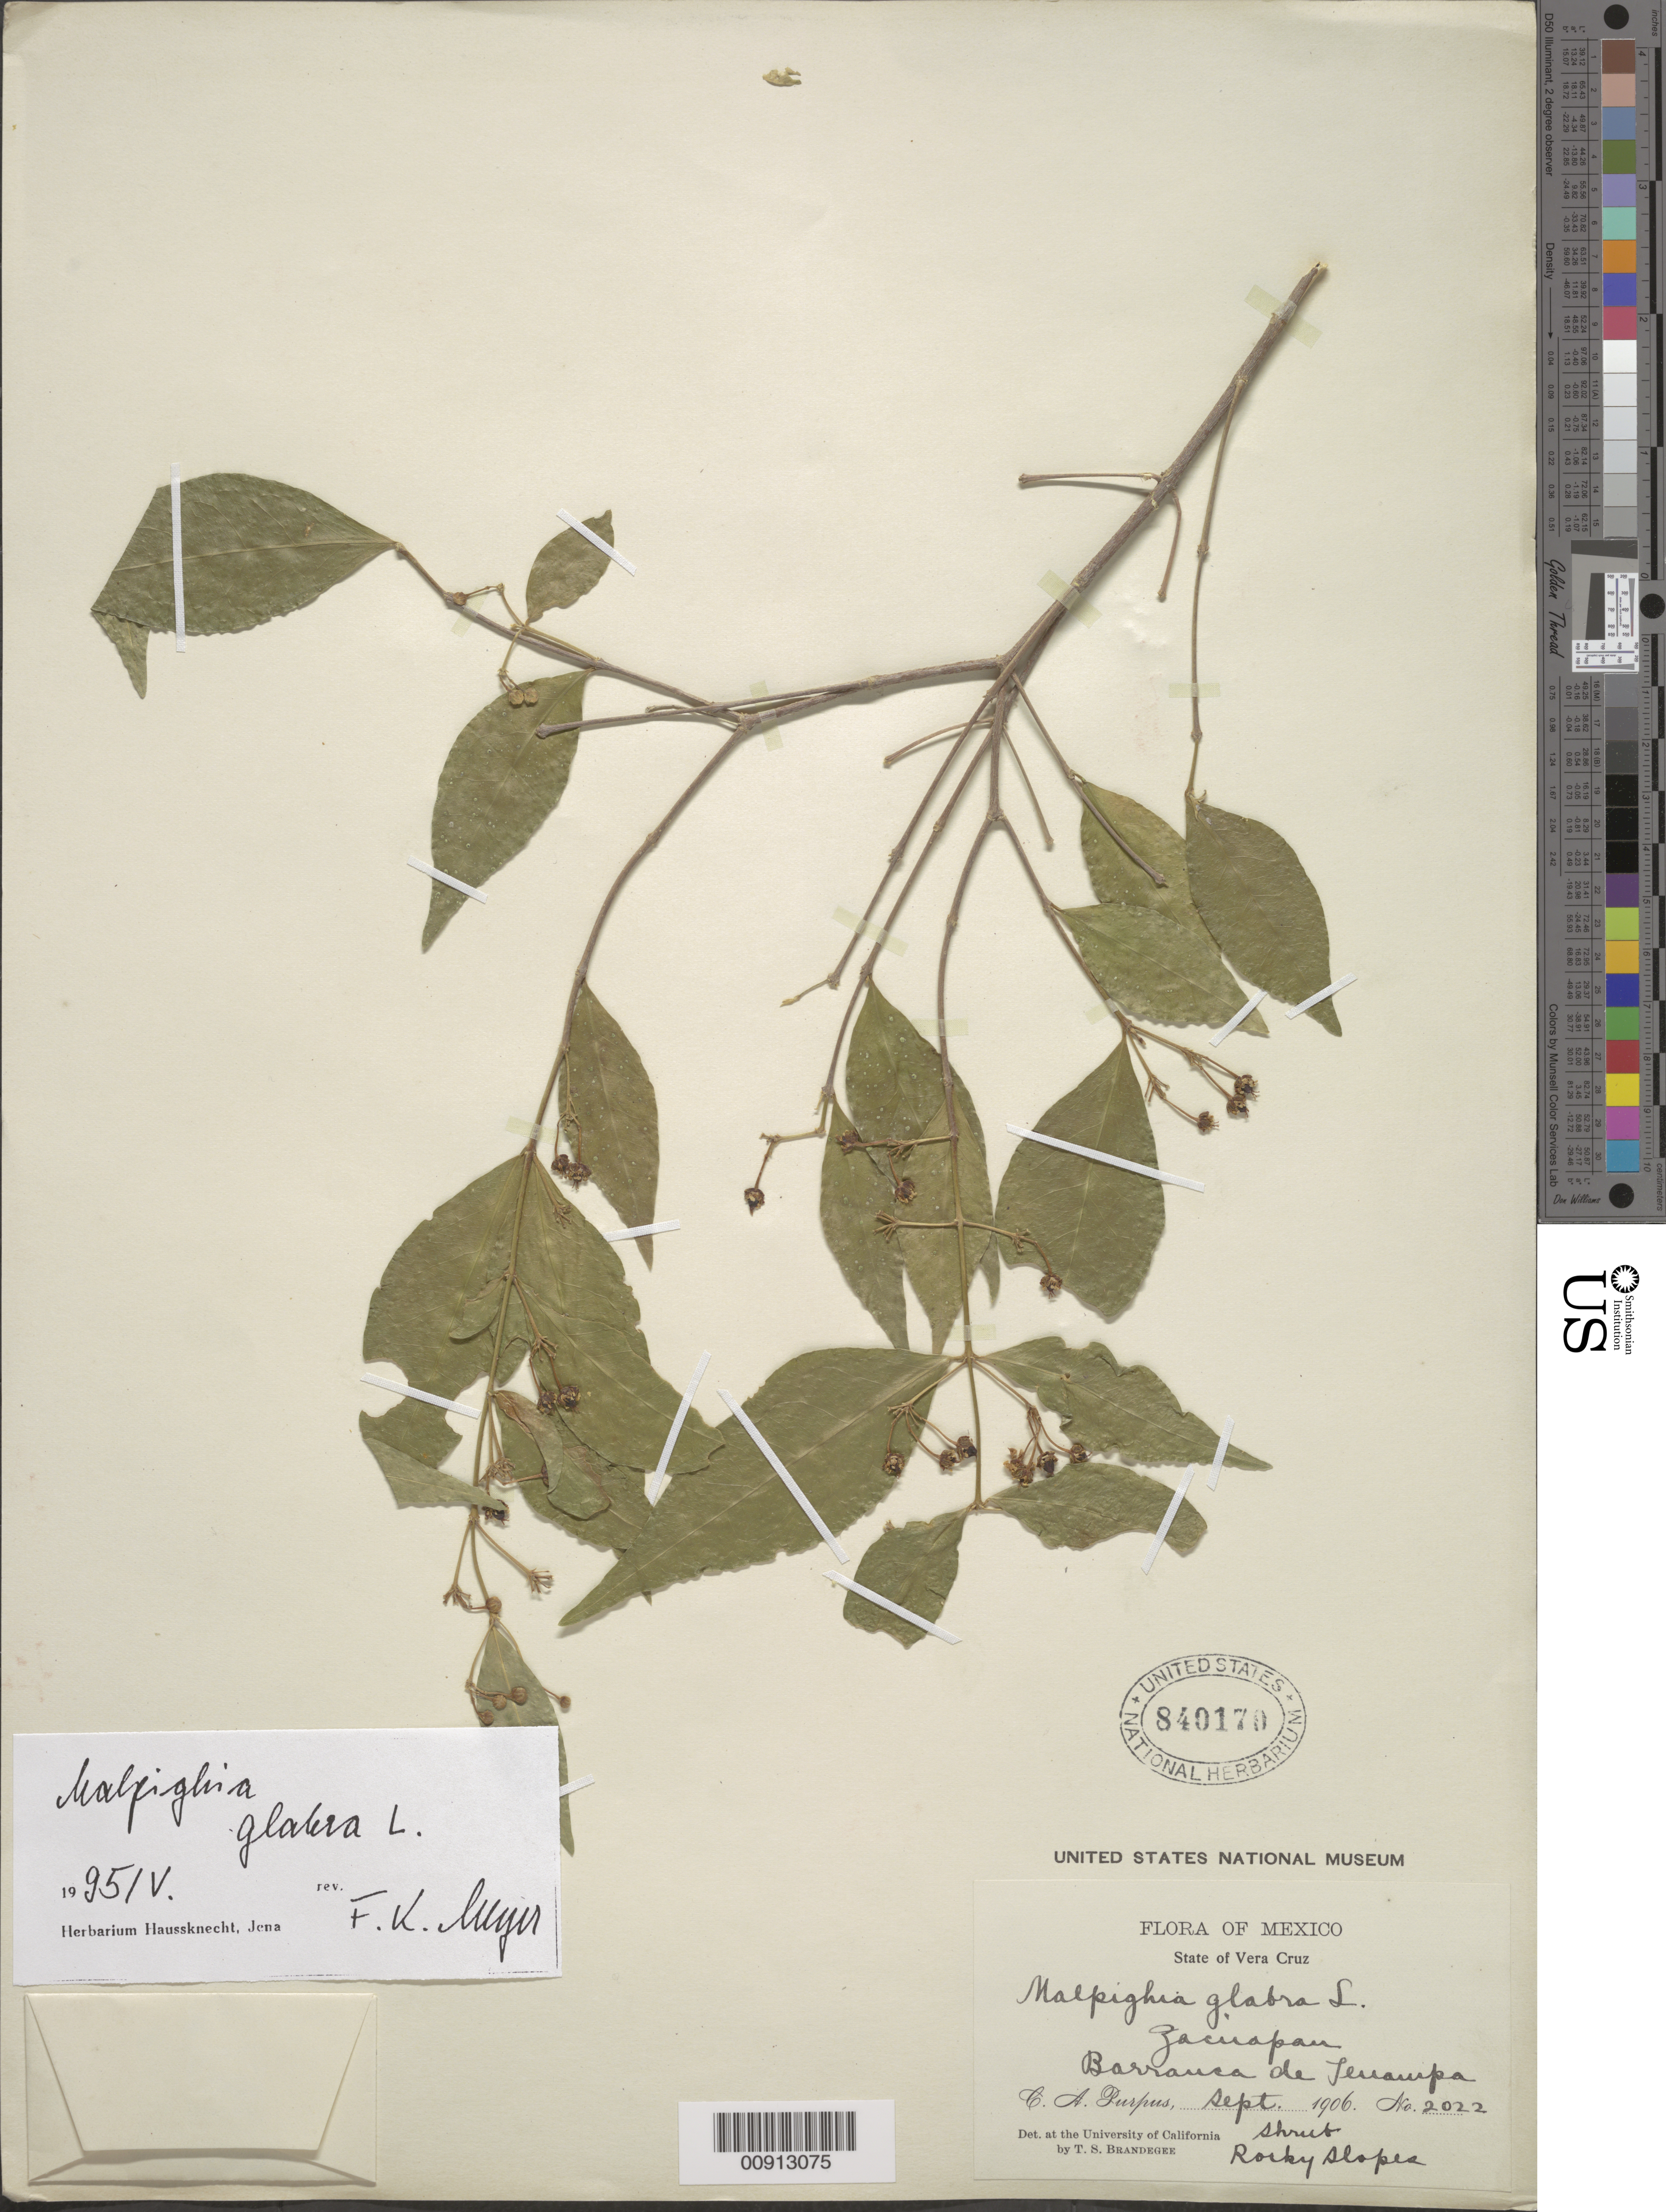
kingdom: Plantae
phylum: Tracheophyta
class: Magnoliopsida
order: Malpighiales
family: Malpighiaceae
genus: Malpighia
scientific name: Malpighia glabra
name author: L.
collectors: C. A. Purpus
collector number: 2022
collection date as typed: Sep 1906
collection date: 1906-09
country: Mexico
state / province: Veracruz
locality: Zacuapan, Veracruz. Barranca de Tenampa.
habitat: Rocky slopes.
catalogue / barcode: US 840170